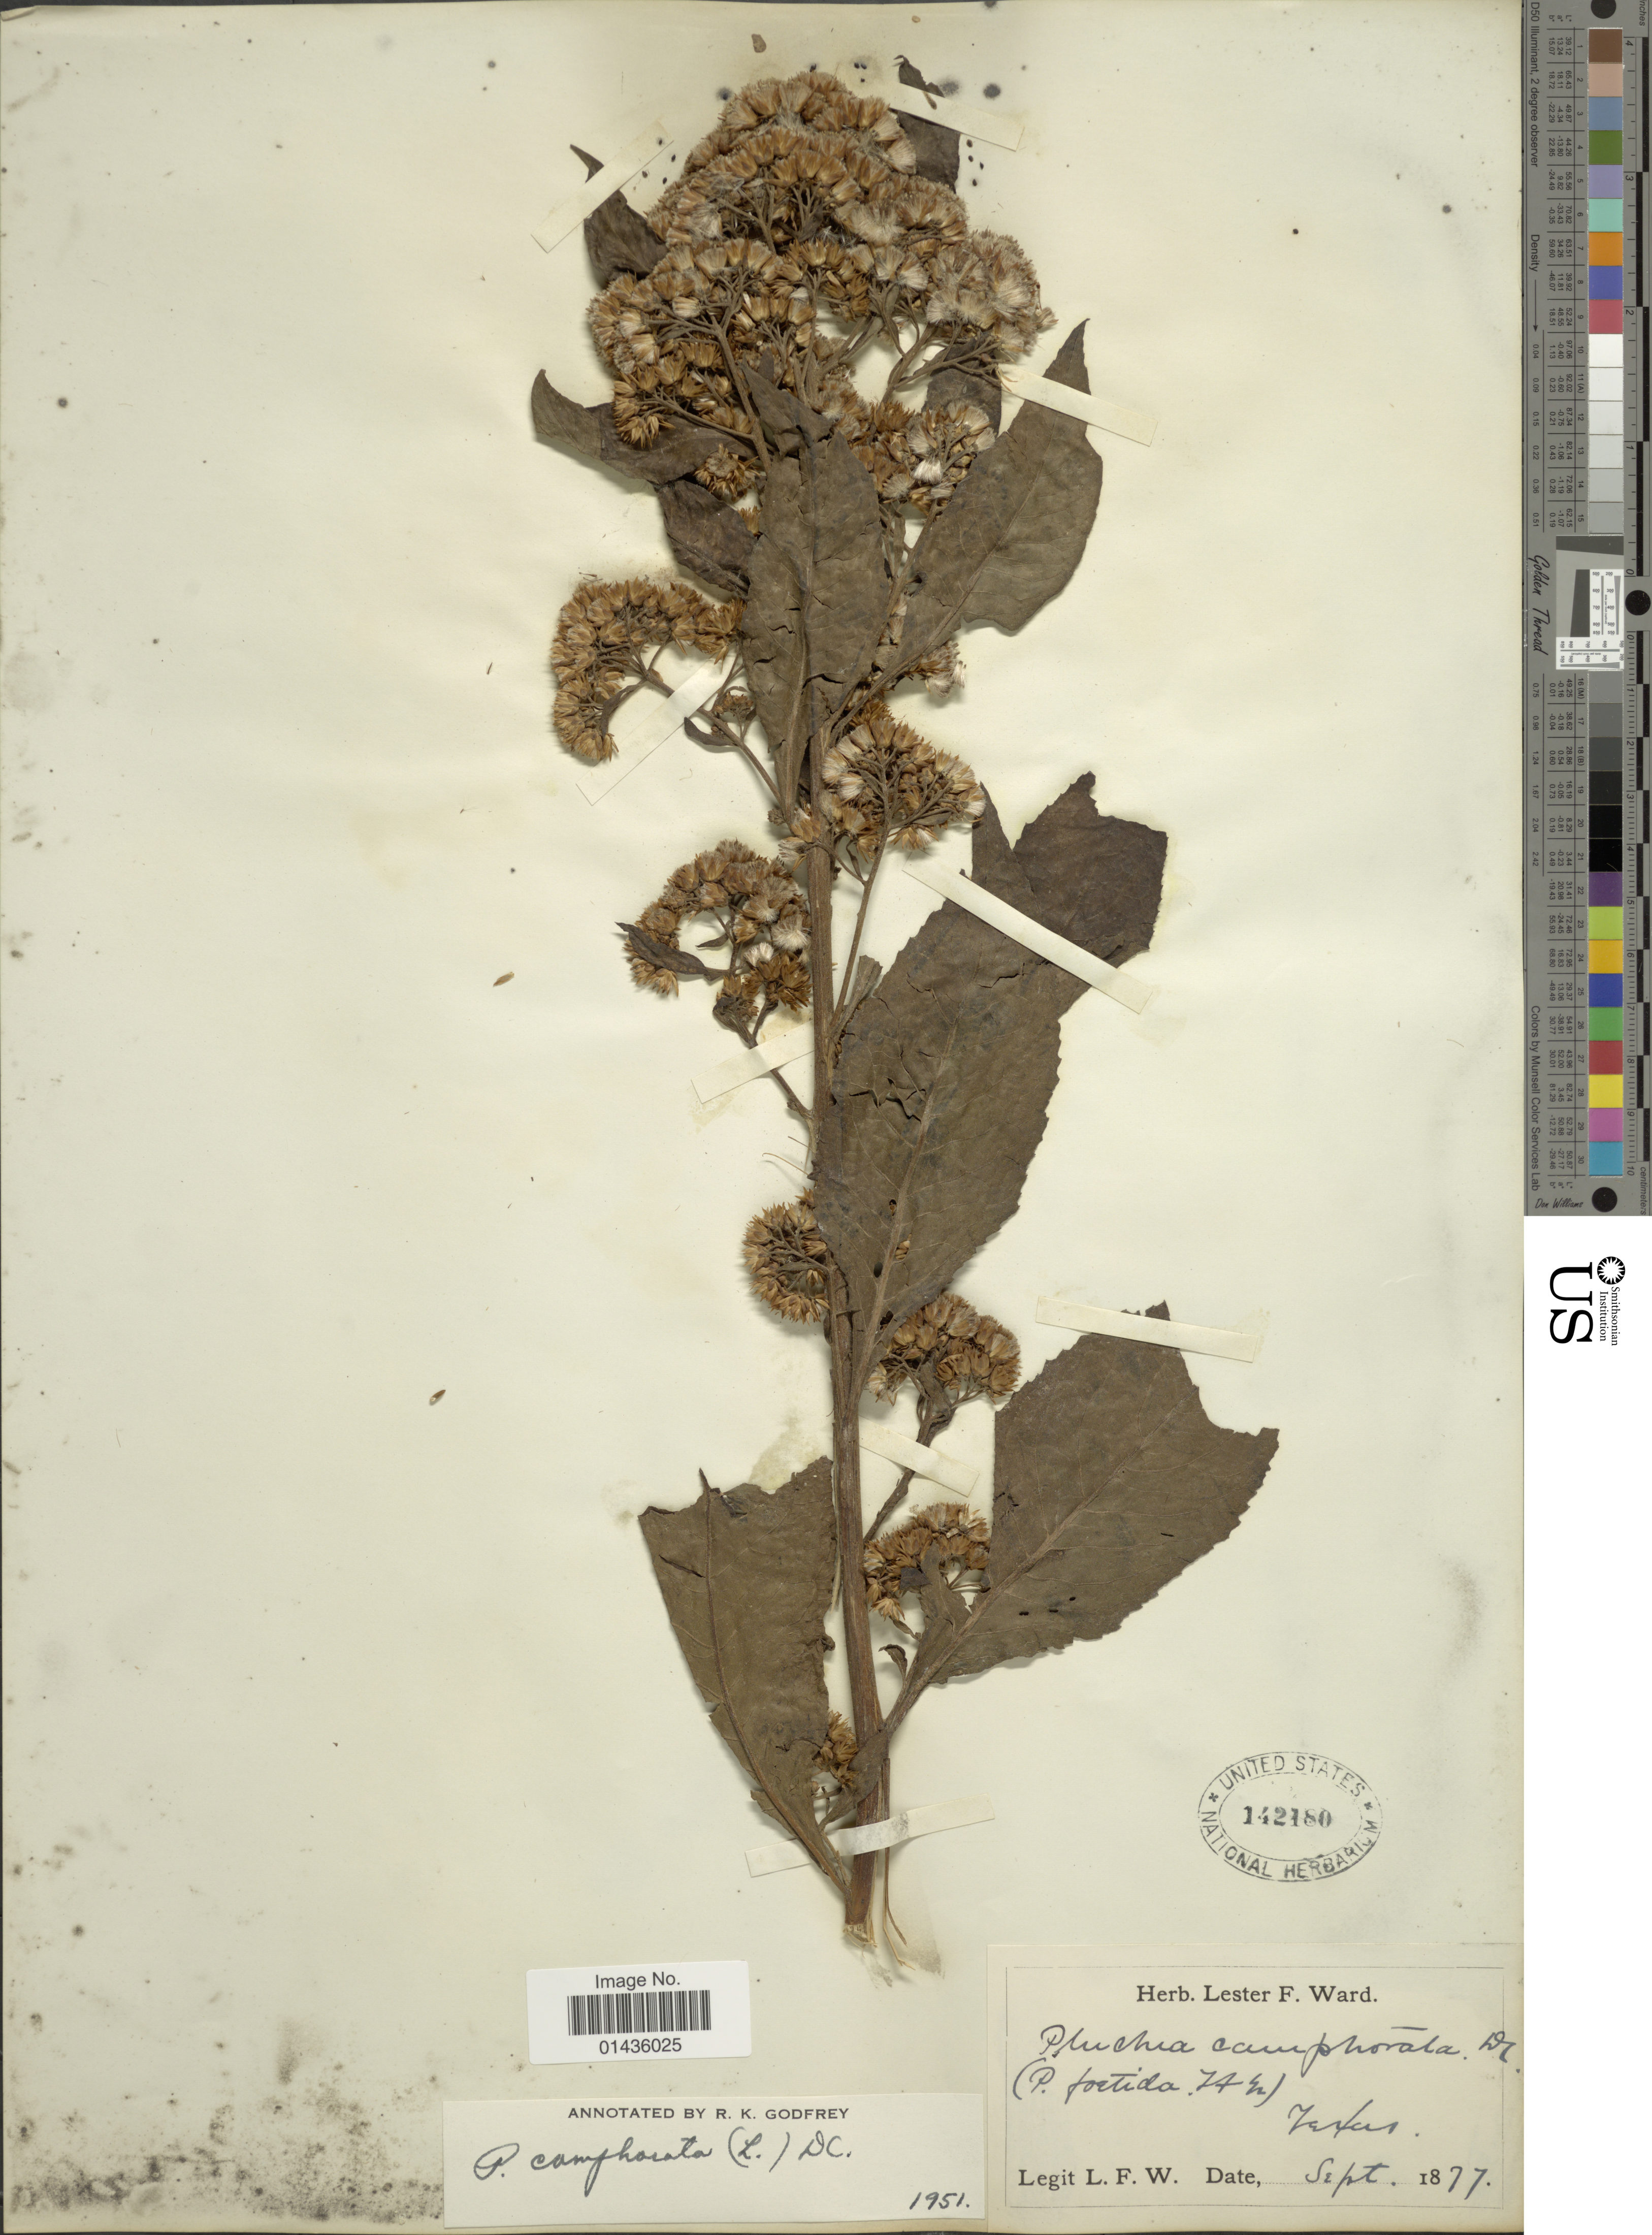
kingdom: Plantae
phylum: Tracheophyta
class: Magnoliopsida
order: Asterales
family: Asteraceae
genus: Pluchea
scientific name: Pluchea camphorata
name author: (L.) DC.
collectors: L. F. Ward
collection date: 1877-09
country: United States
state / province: Texas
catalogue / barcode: US 142180